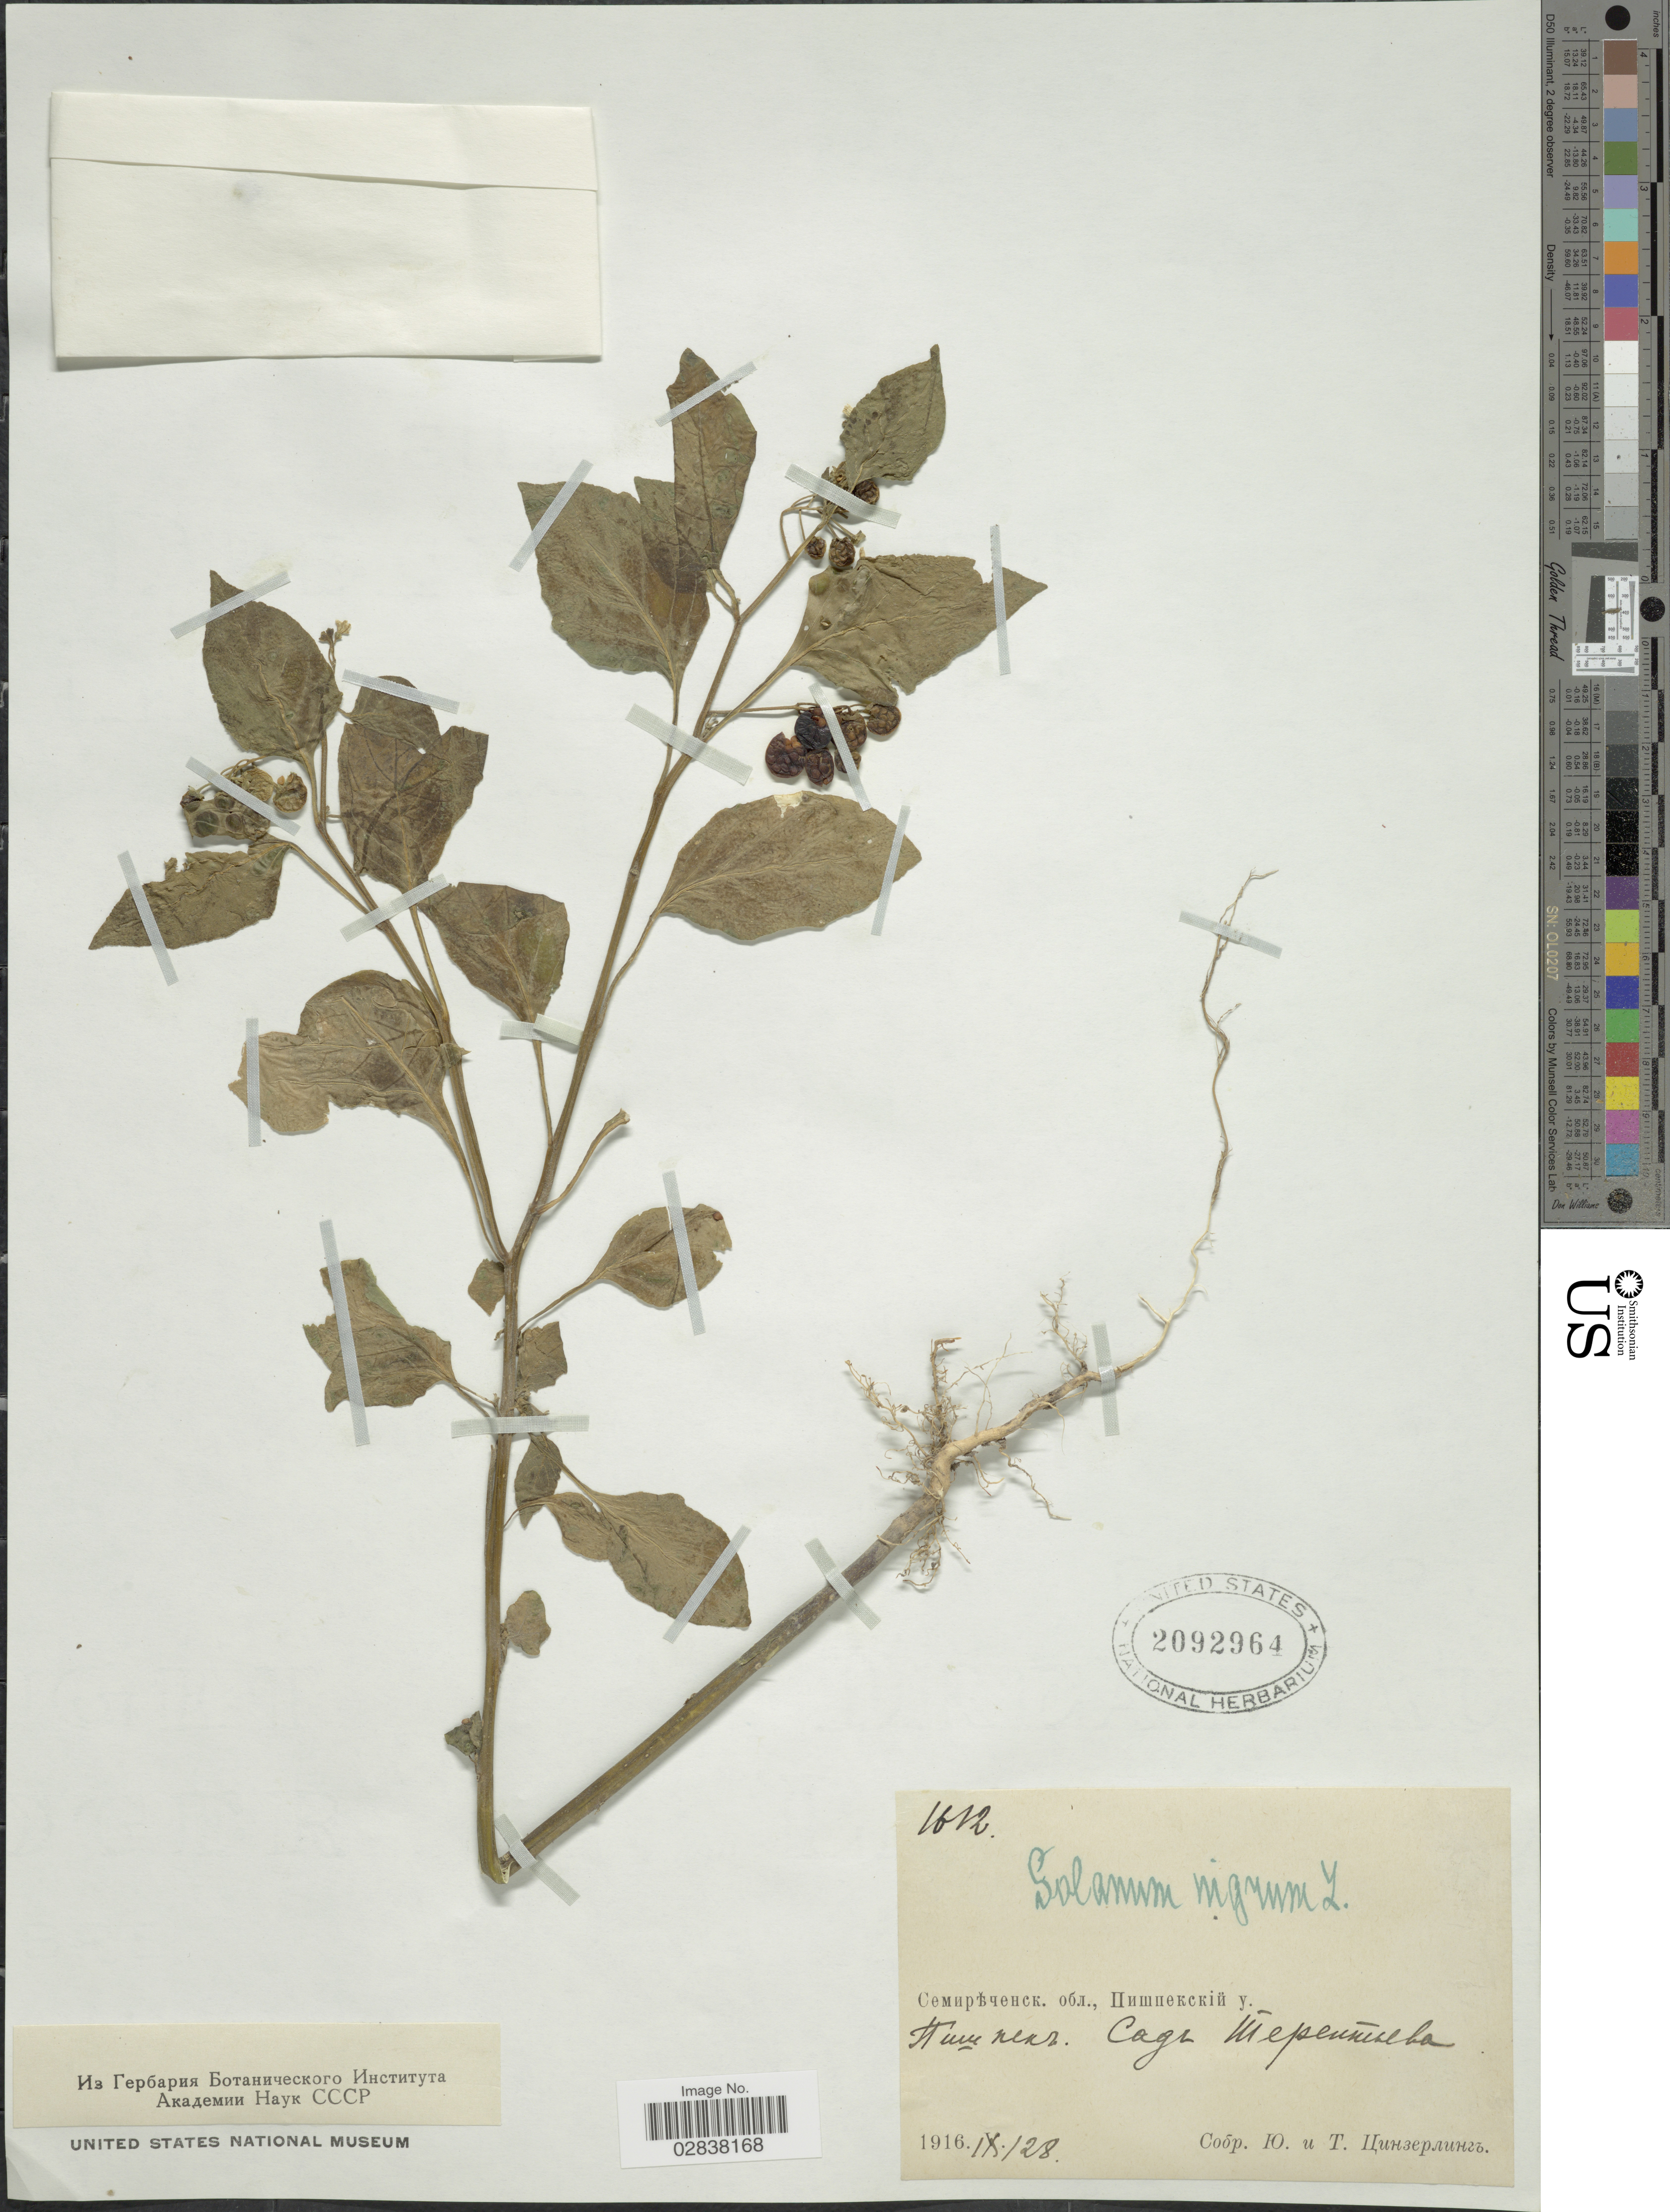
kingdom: Plantae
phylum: Tracheophyta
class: Magnoliopsida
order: Solanales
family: Solanaceae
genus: Solanum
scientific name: Solanum nigrum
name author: L.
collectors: U. Tsinzerling & T. Tsinzerling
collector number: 1612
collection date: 1916-09-28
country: Kyrgyzstan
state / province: Bishkek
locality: Terentiev's Gardens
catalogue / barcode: US 2092964